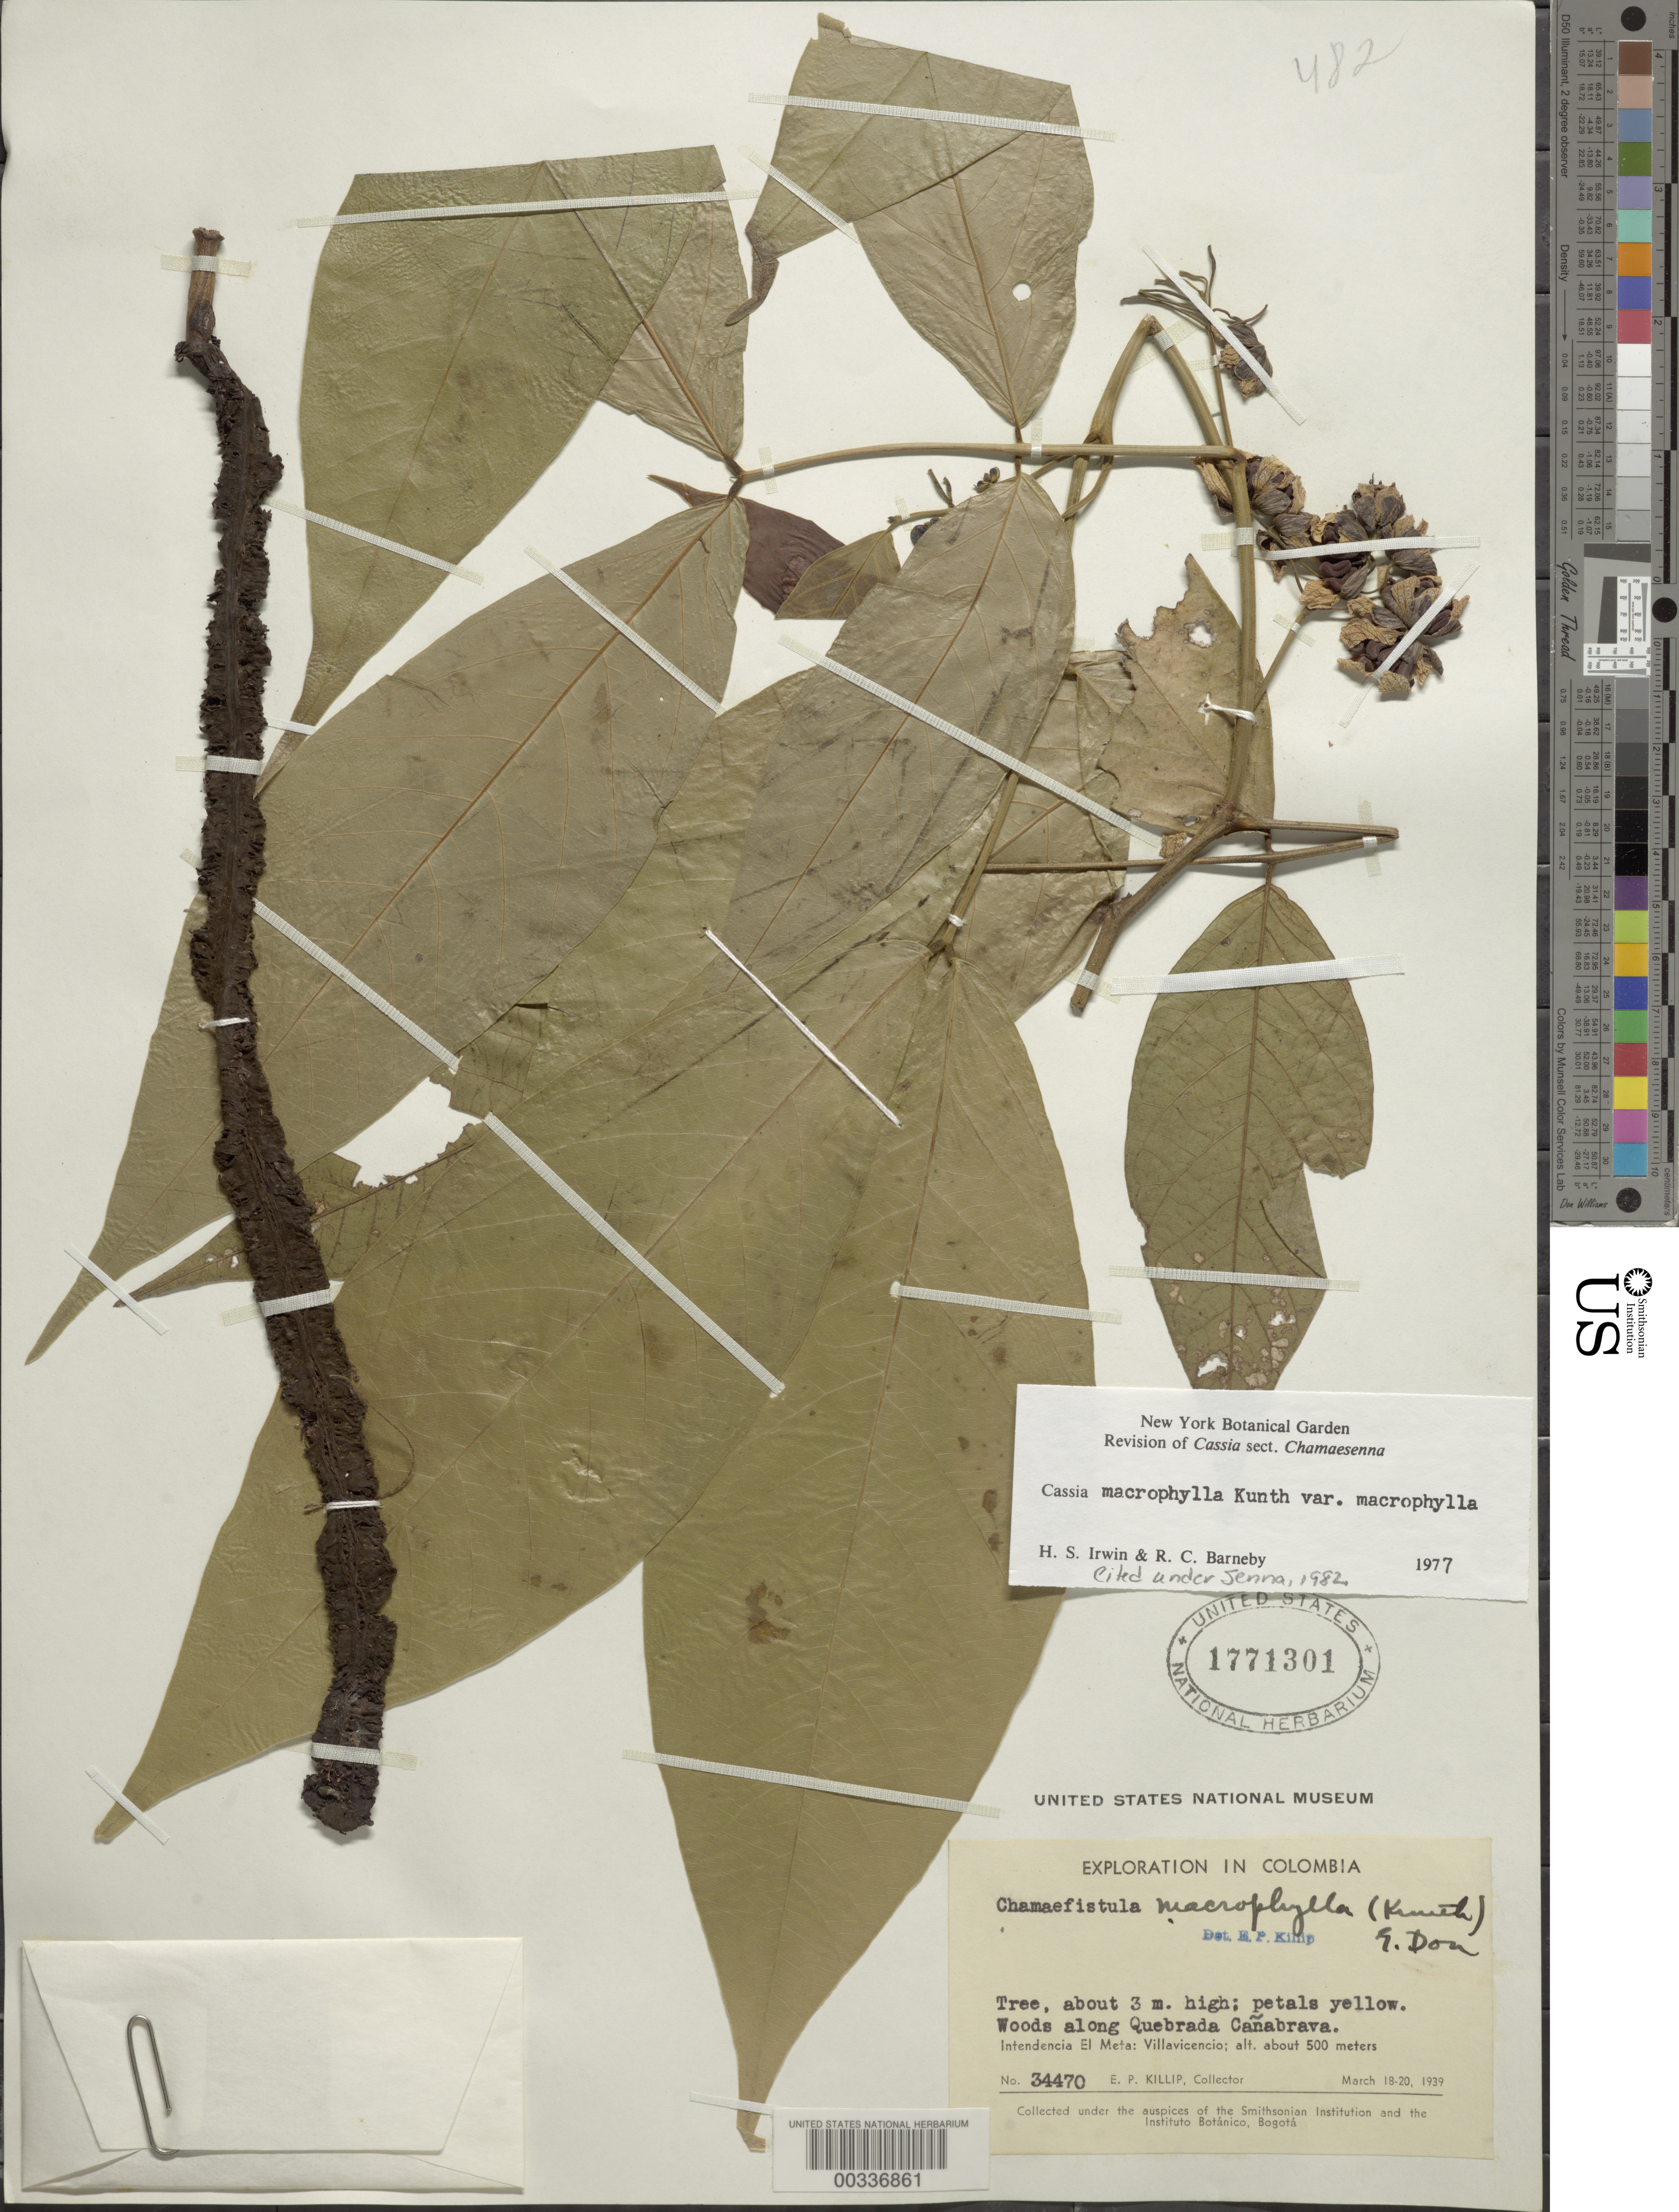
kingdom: Plantae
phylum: Tracheophyta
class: Magnoliopsida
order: Fabales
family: Fabaceae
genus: Senna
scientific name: Senna macrophylla var. macrophylla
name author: (Kunth) H.S. Irwin & Barneby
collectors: E. P. Killip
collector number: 34470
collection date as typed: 18 Mar 1939 to 20 Mar 1939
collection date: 1939-03-18/1939-03-20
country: Colombia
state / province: Meta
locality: Along Quebrada Canabrava; Villa Vicencia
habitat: Woods along quebrada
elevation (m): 500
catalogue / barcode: US 1771301